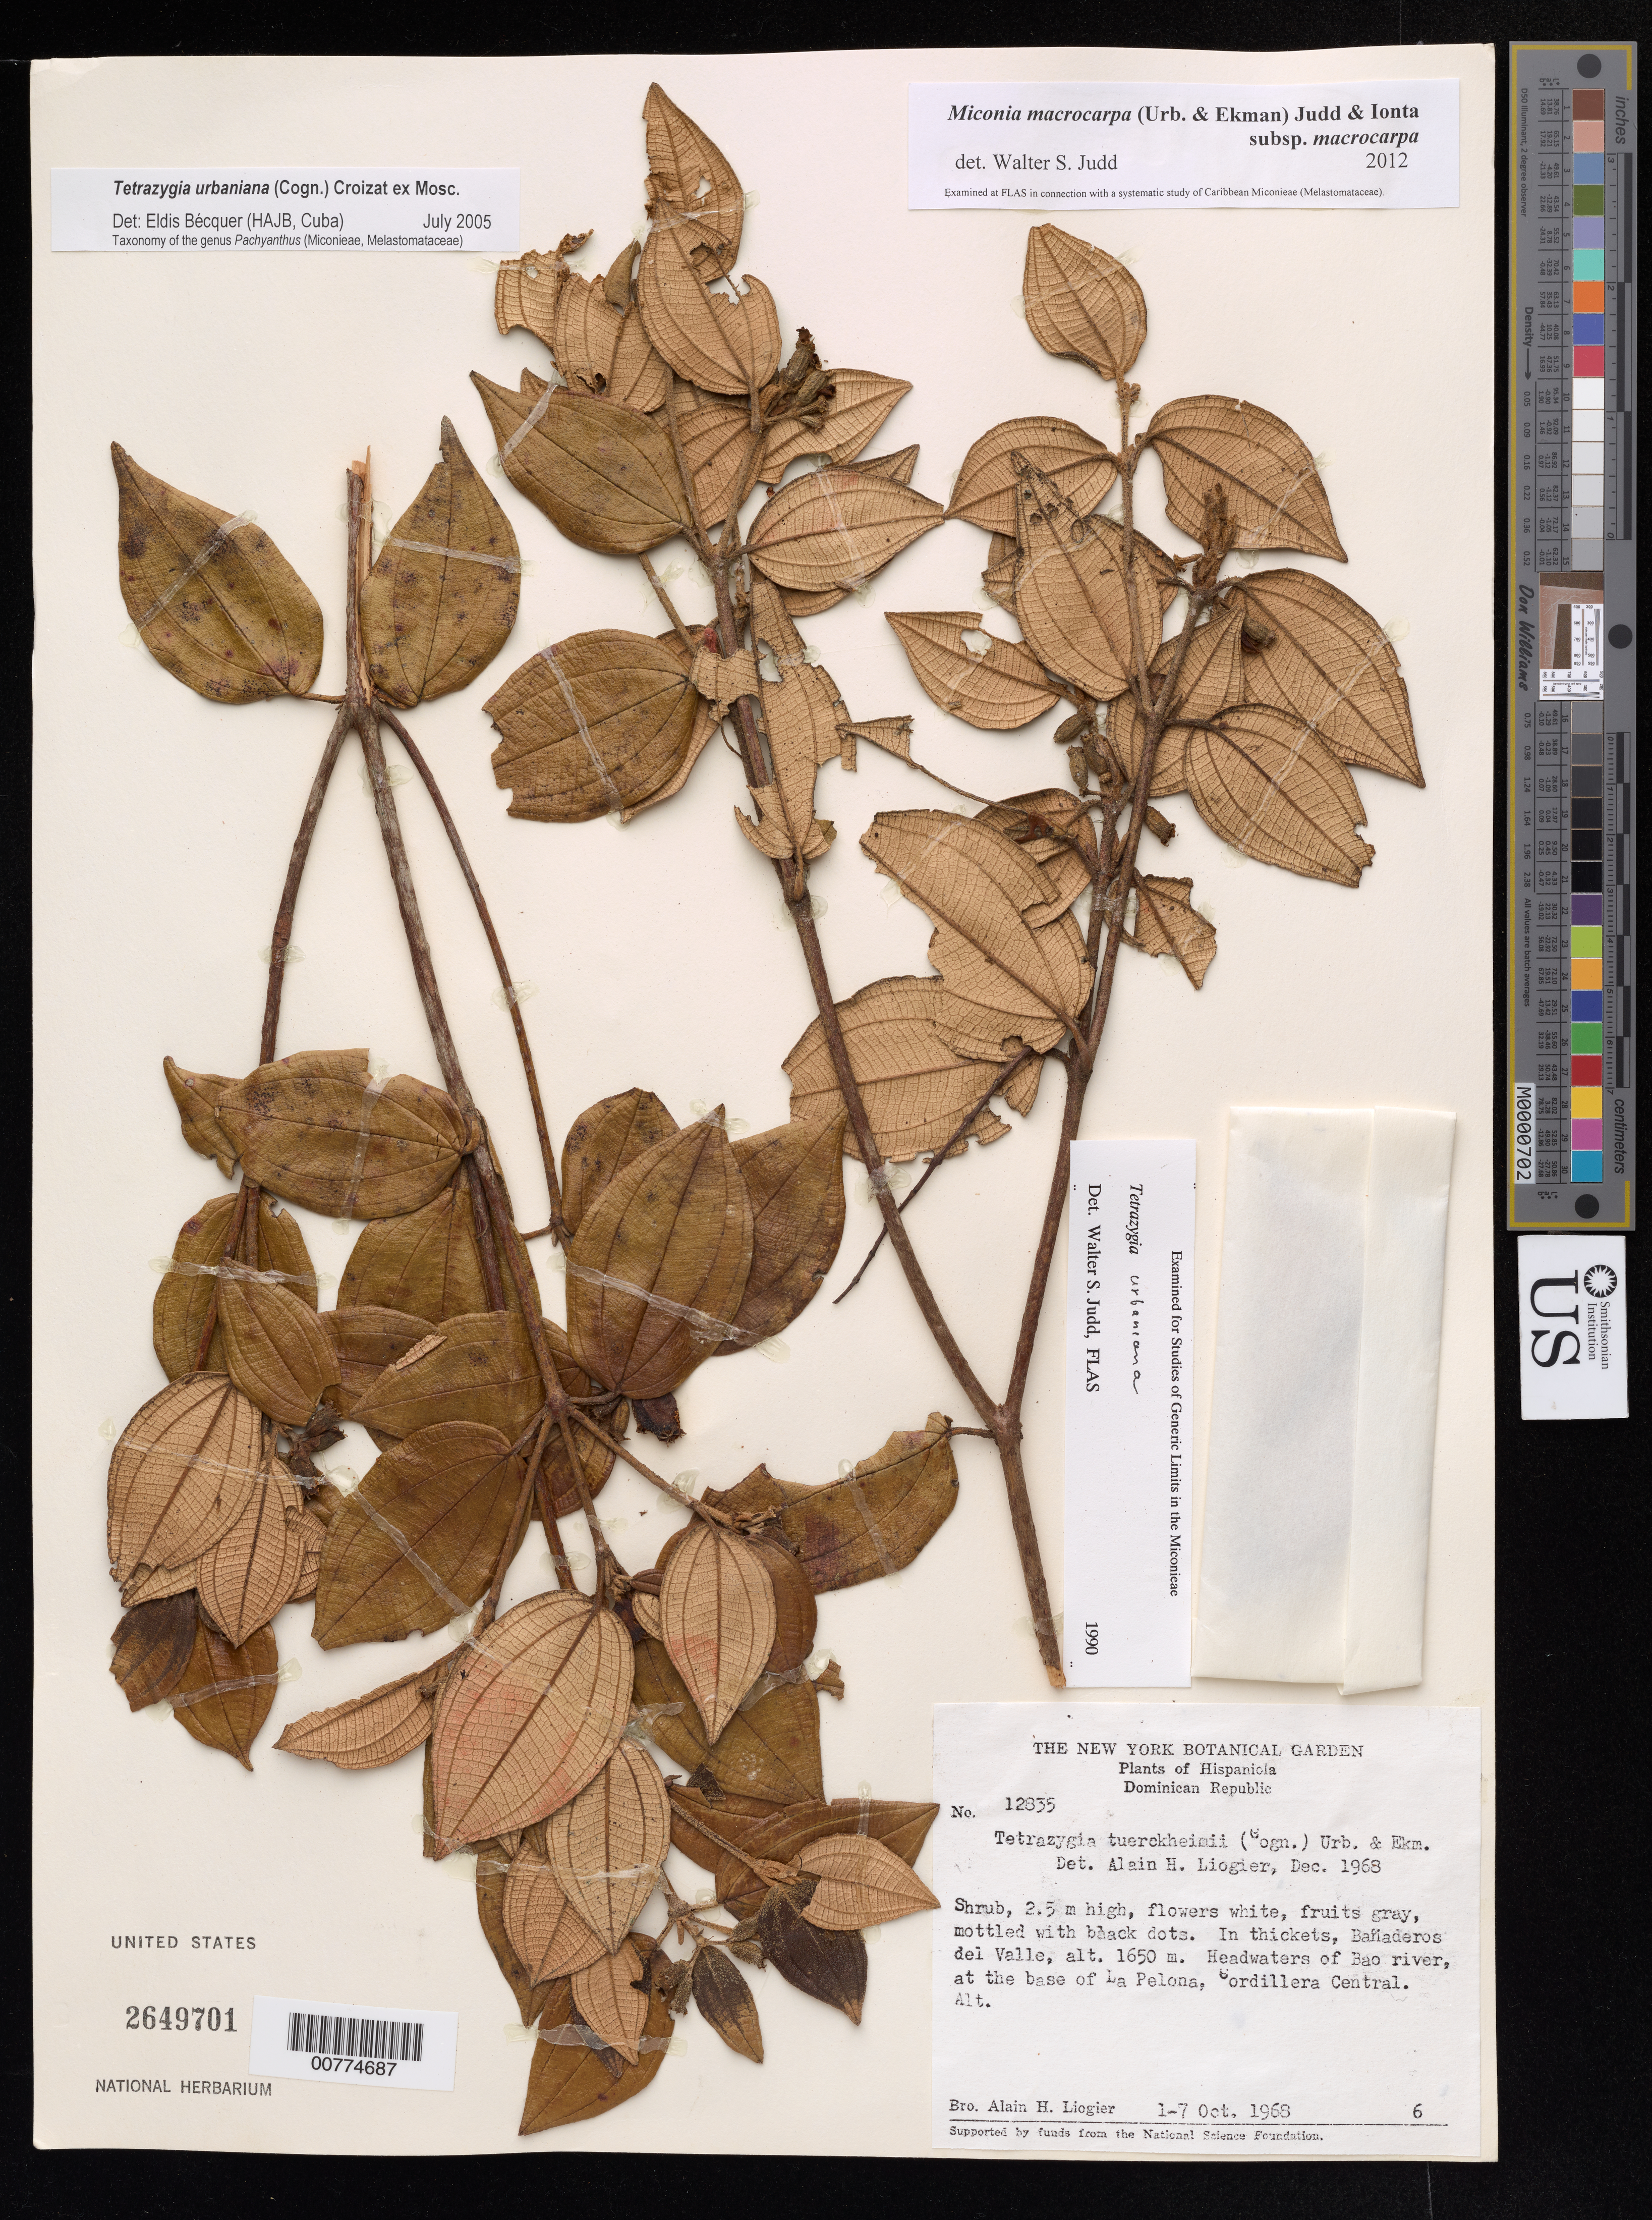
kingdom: Plantae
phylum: Tracheophyta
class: Magnoliopsida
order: Myrtales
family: Melastomataceae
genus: Miconia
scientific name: Miconia macrocarpa subsp. macrocarpa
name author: (Urb. & Ekman) Judd & Ionta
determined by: Judd, Walter S.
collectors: A. H. Liogier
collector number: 12835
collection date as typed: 01 Oct 1968 to 07 Oct 1968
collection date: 1968-10-01/1968-10-07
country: Dominican Republic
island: Hispaniola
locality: Cordillera Central, Bañaderos del Valle, at the base of La Pelona, headwaters of Bao River.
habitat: In thickets.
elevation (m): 1650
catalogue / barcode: US 2649701